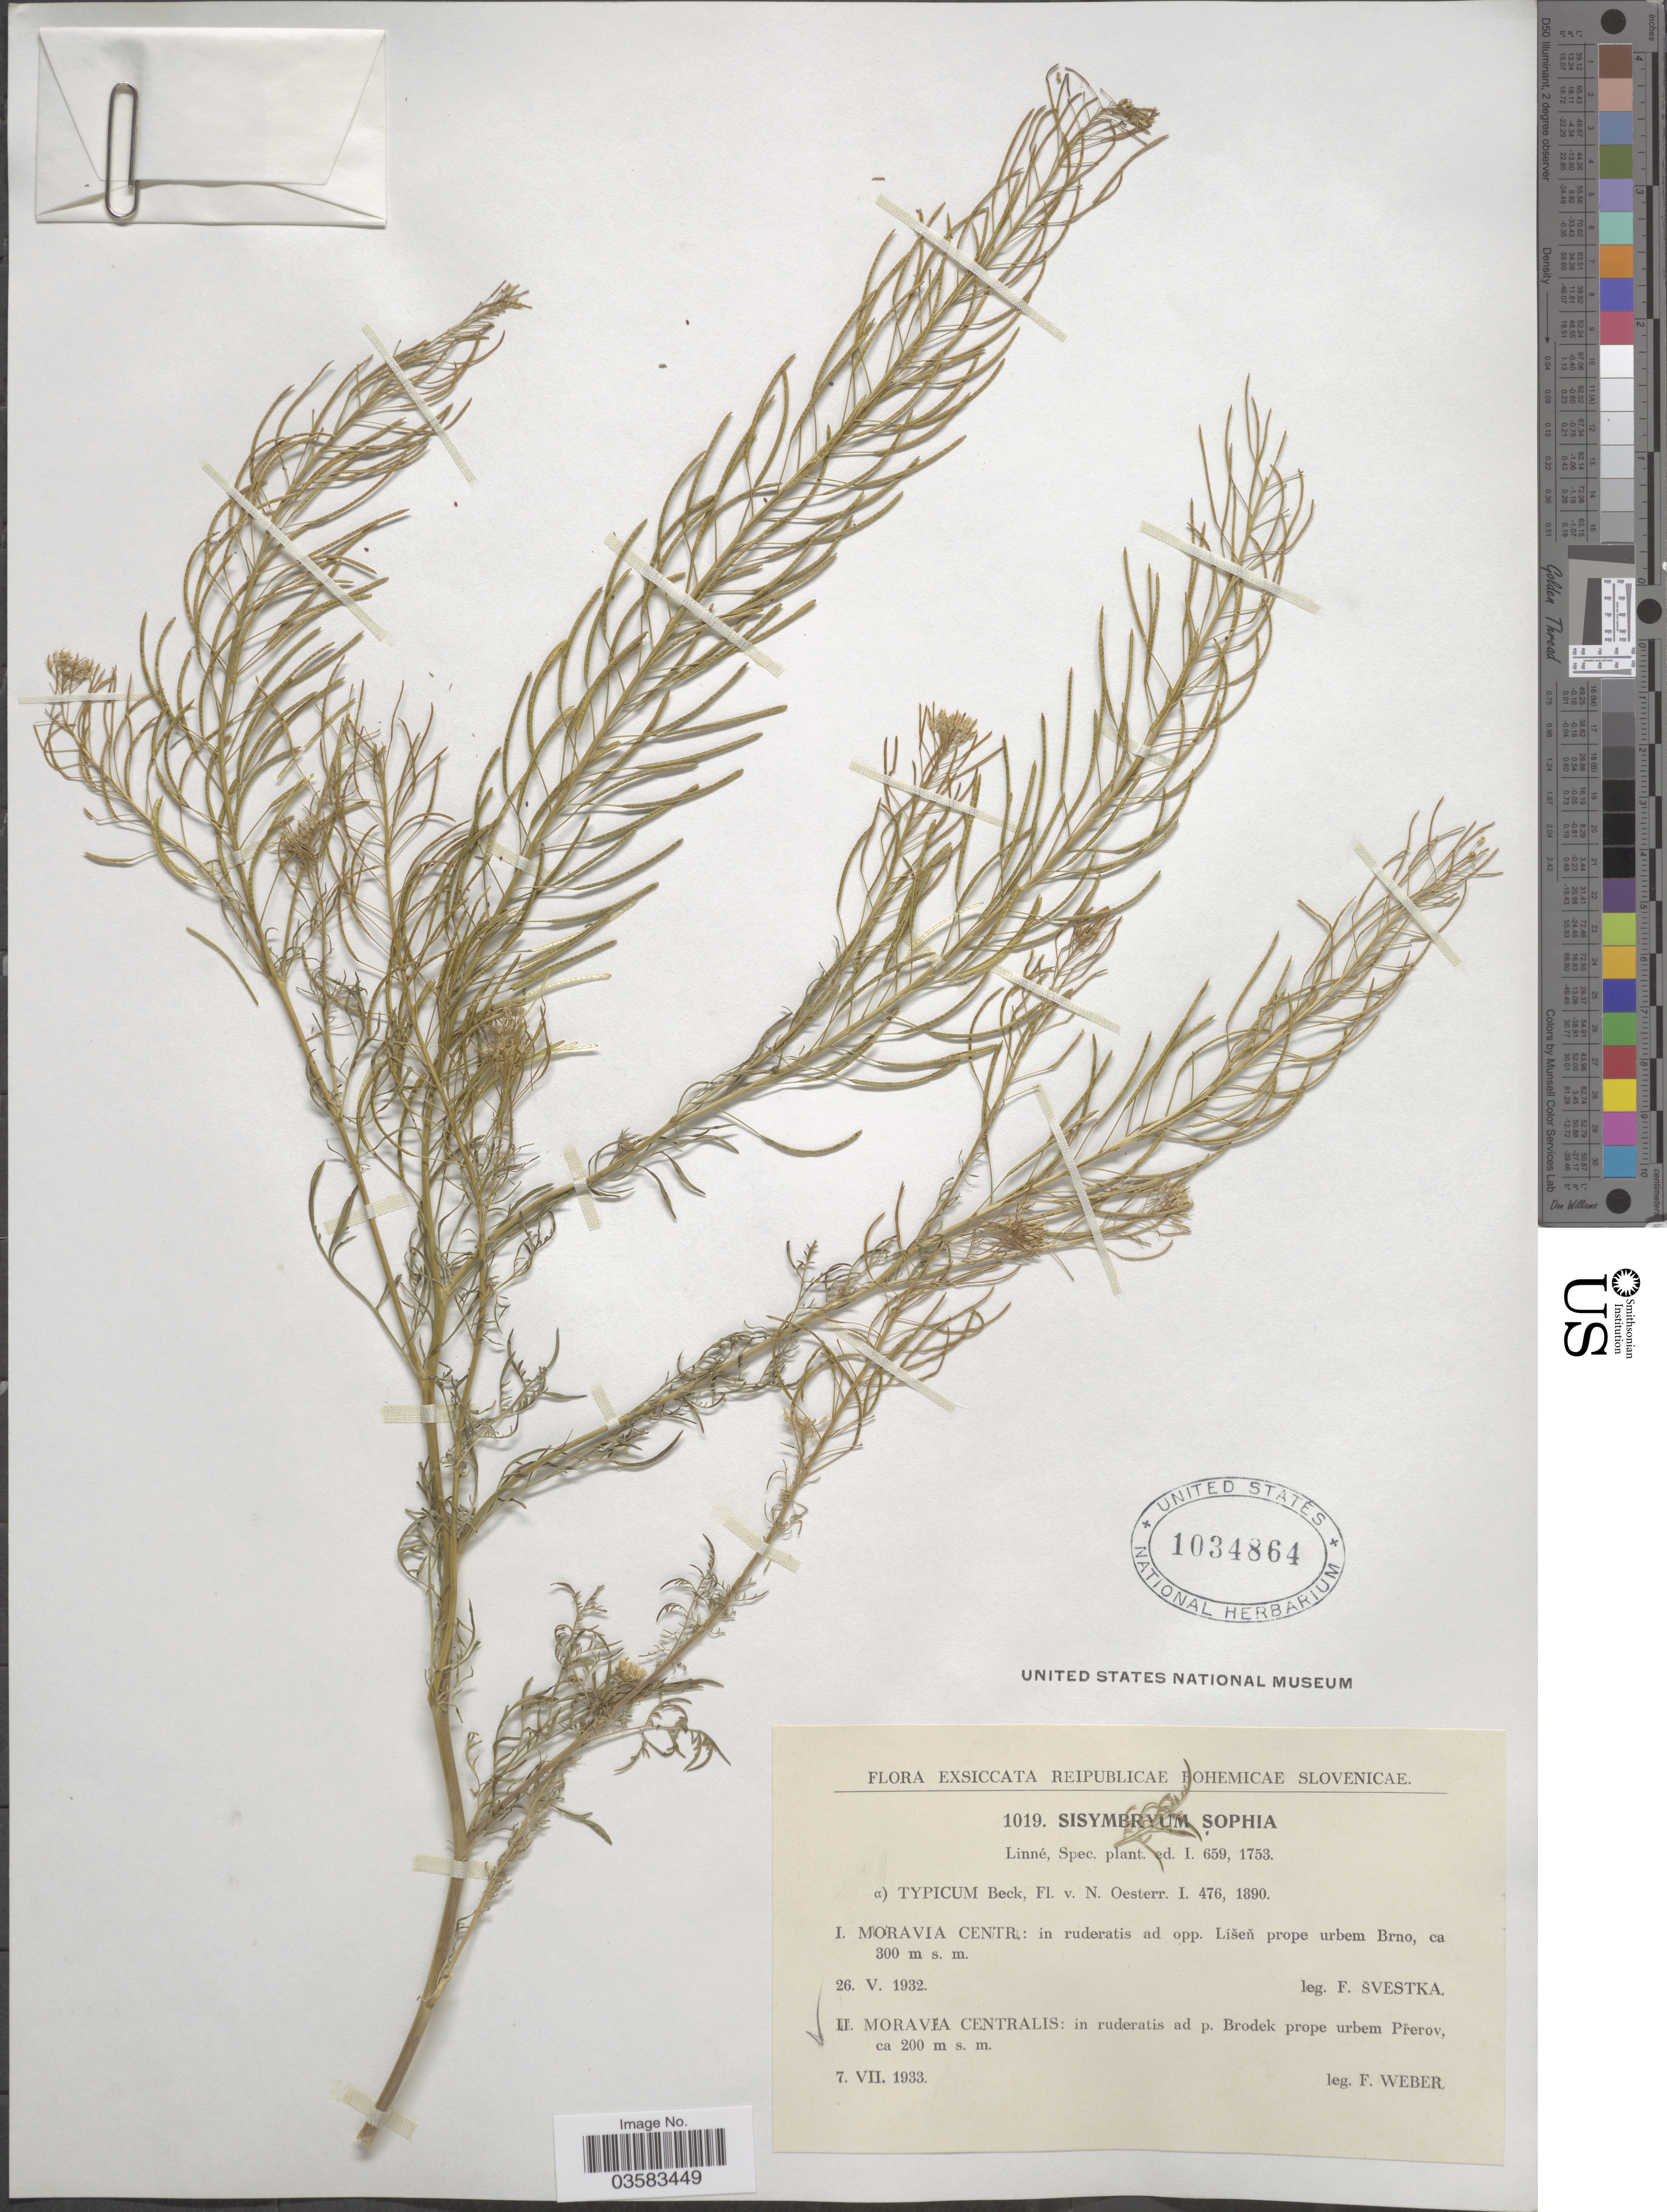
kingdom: Plantae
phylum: Tracheophyta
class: Magnoliopsida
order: Brassicales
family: Brassicaceae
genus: Sisymbrium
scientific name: Sisymbrium sophia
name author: L.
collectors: F. Weber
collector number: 1019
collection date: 1933-07-07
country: Czechia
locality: Moravia Centralis: in ruderatis ad p. Brodek prope urbem Prerov.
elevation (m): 200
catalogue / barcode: US 1034864